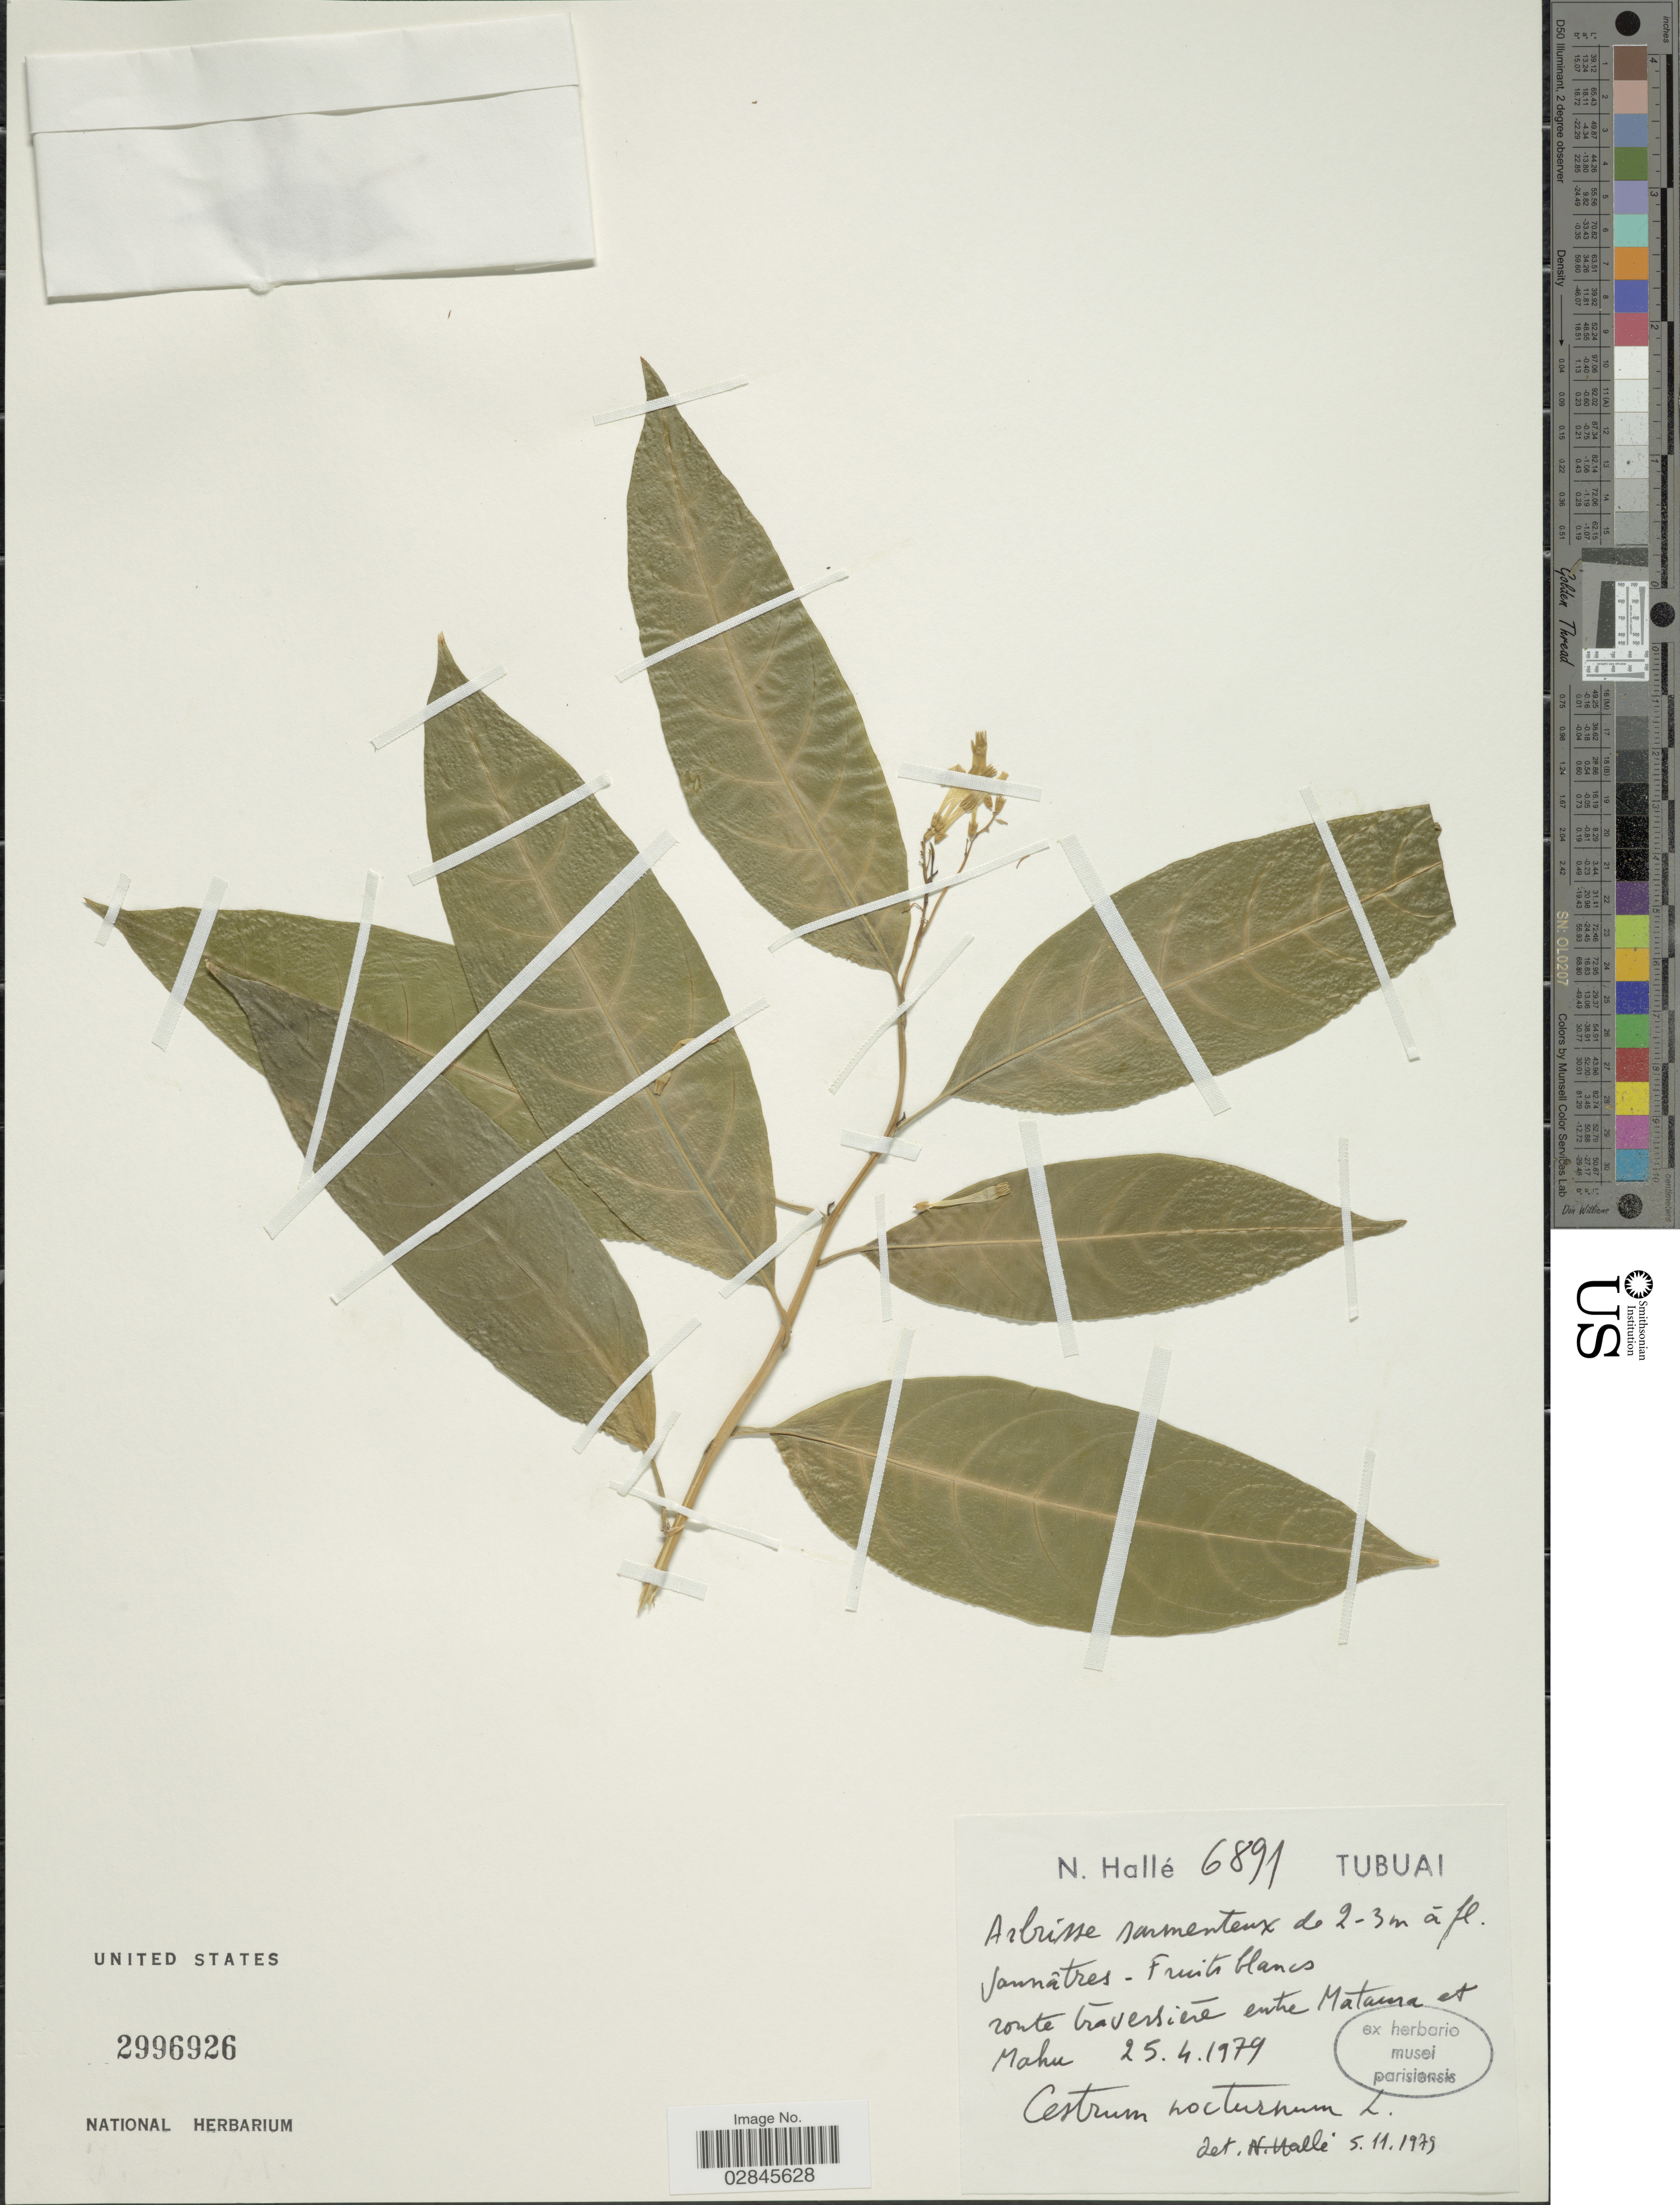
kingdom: Plantae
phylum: Tracheophyta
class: Magnoliopsida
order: Solanales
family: Solanaceae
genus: Cestrum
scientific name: Cestrum nocturnum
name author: L.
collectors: N. Hallé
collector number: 6891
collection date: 1979-04-25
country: French Polynesia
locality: Tubuai. Mahu.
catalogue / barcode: US 2996926